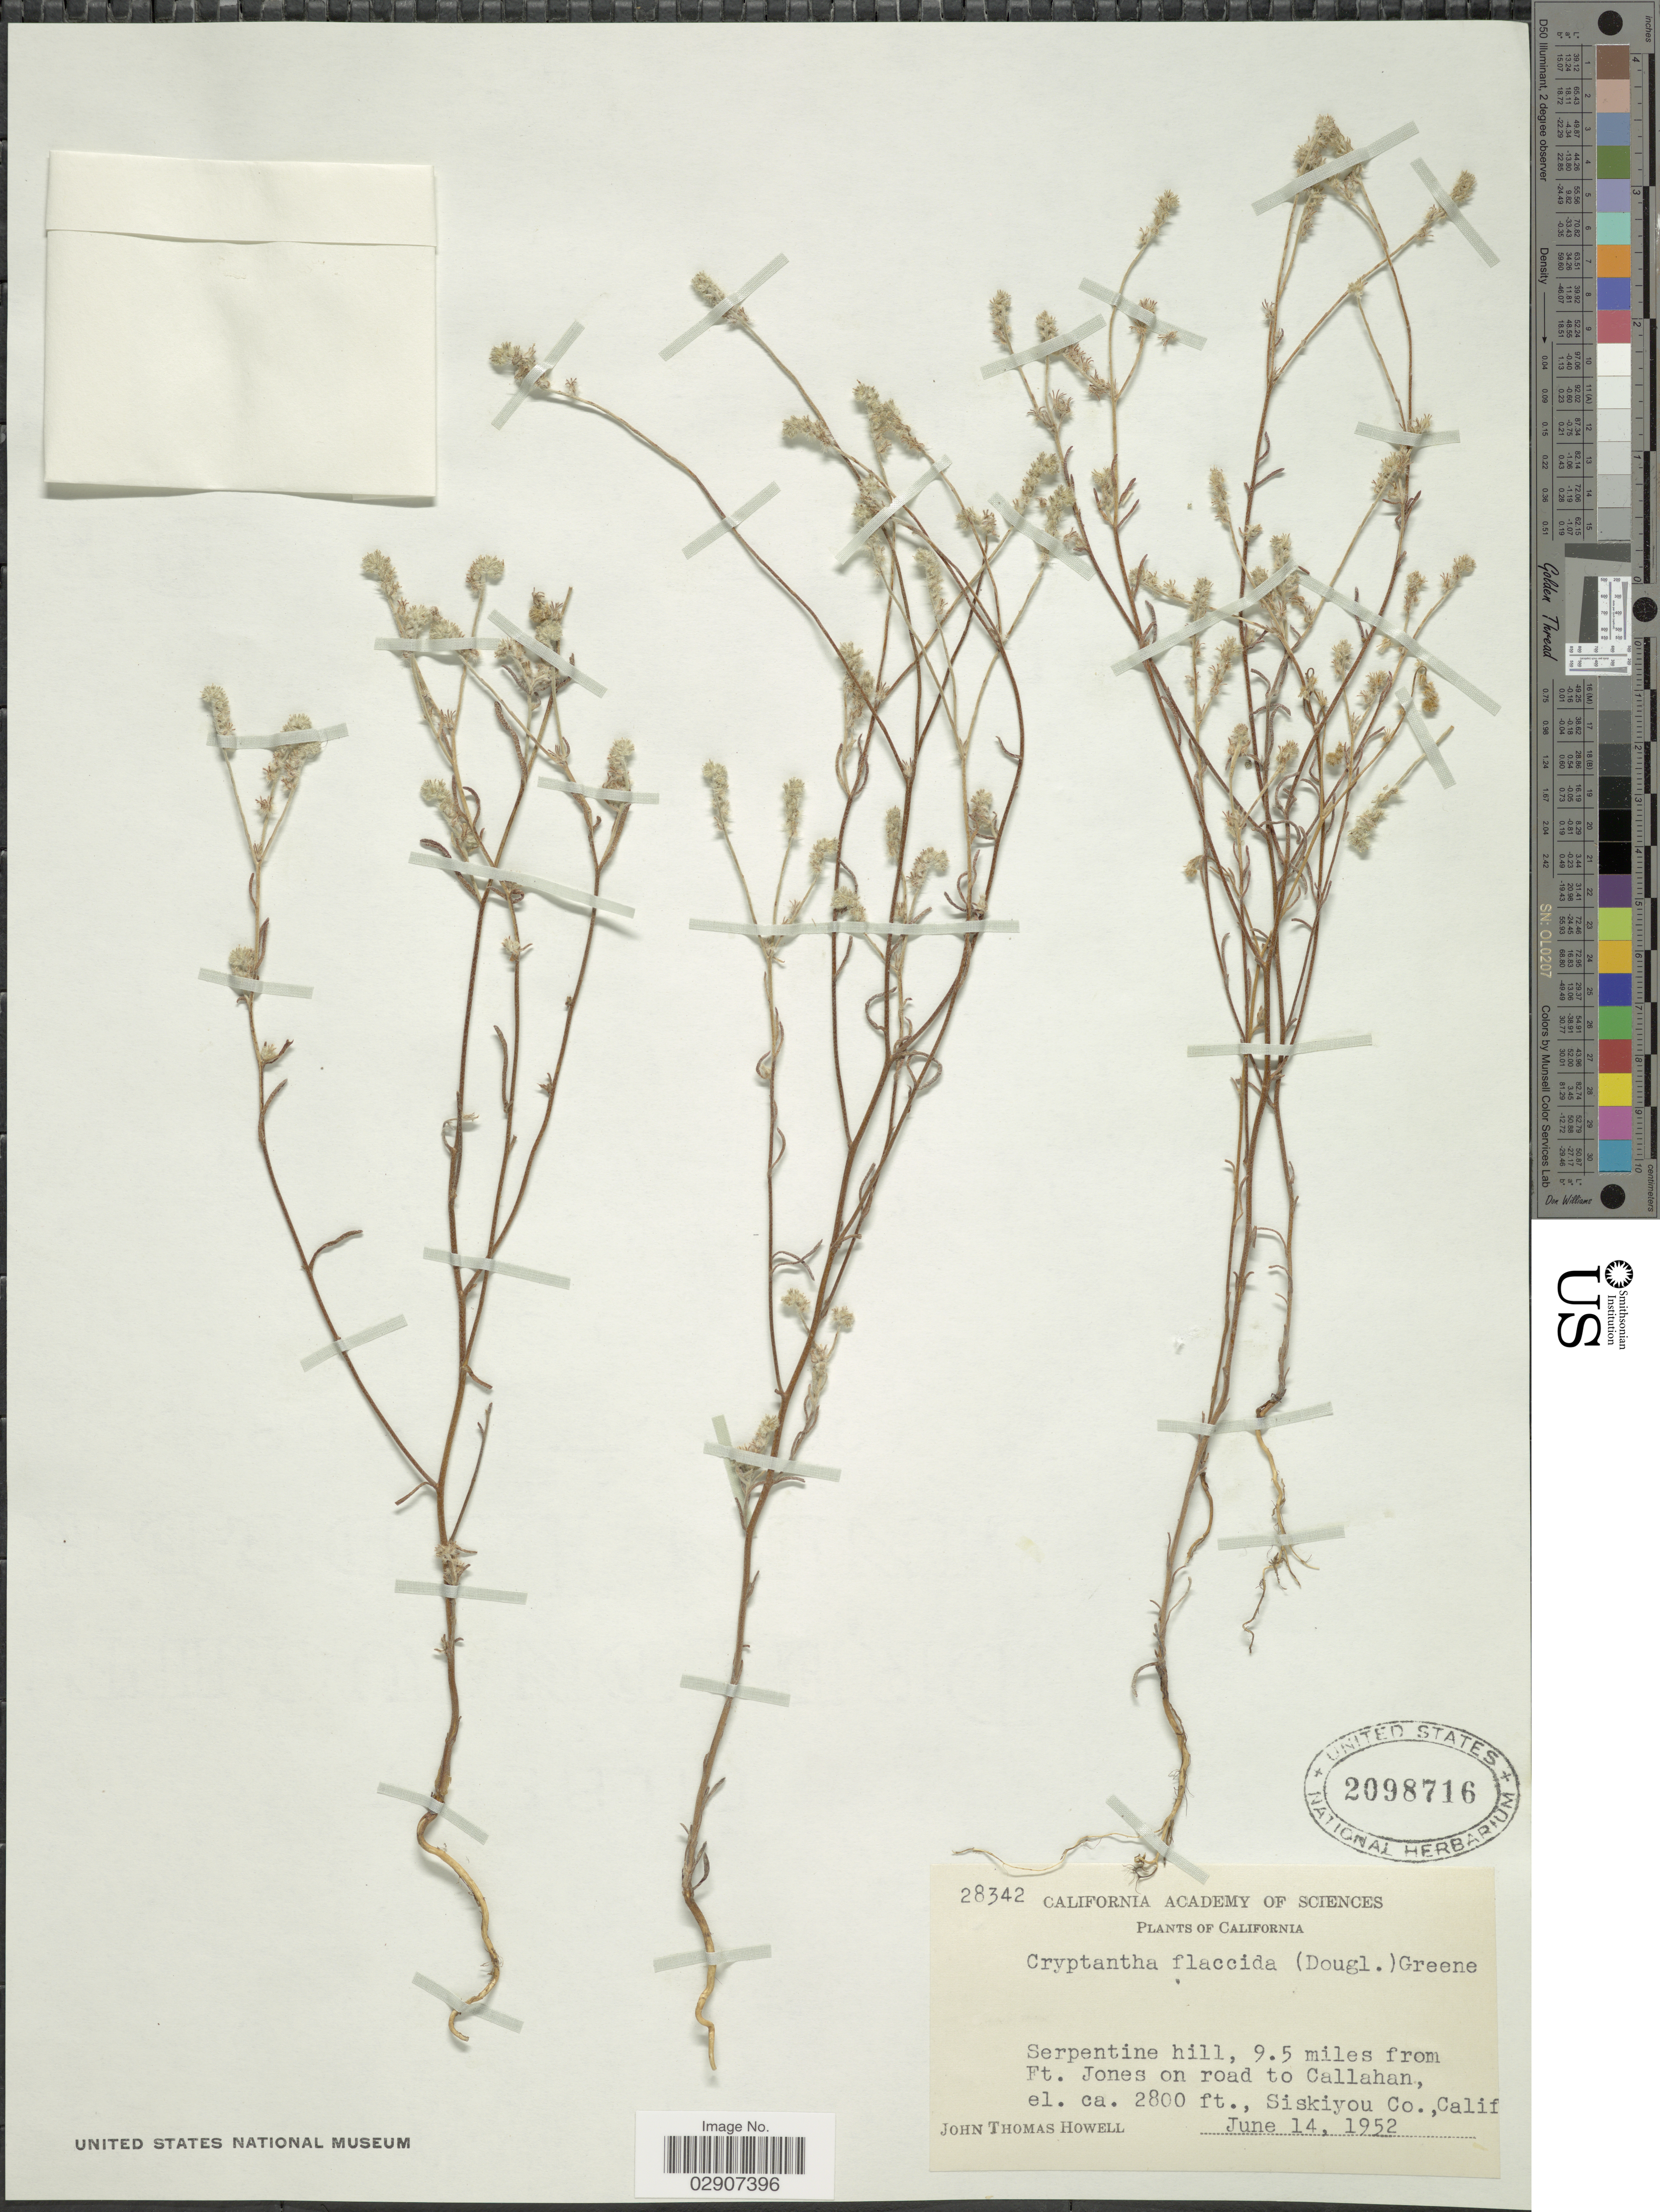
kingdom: Plantae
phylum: Tracheophyta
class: Magnoliopsida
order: Boraginales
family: Boraginaceae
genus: Cryptantha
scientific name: Cryptantha flaccida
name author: (Douglas ex Lehm.) Greene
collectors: J. T. Howell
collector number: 28342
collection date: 1952-06-14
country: United States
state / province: California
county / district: Siskiyou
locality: Serpentine hill, 9.5 miles from Ft. Jones on road to Callahan, Siskiyou Co., Calif.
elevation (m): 853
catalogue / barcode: US 2098716